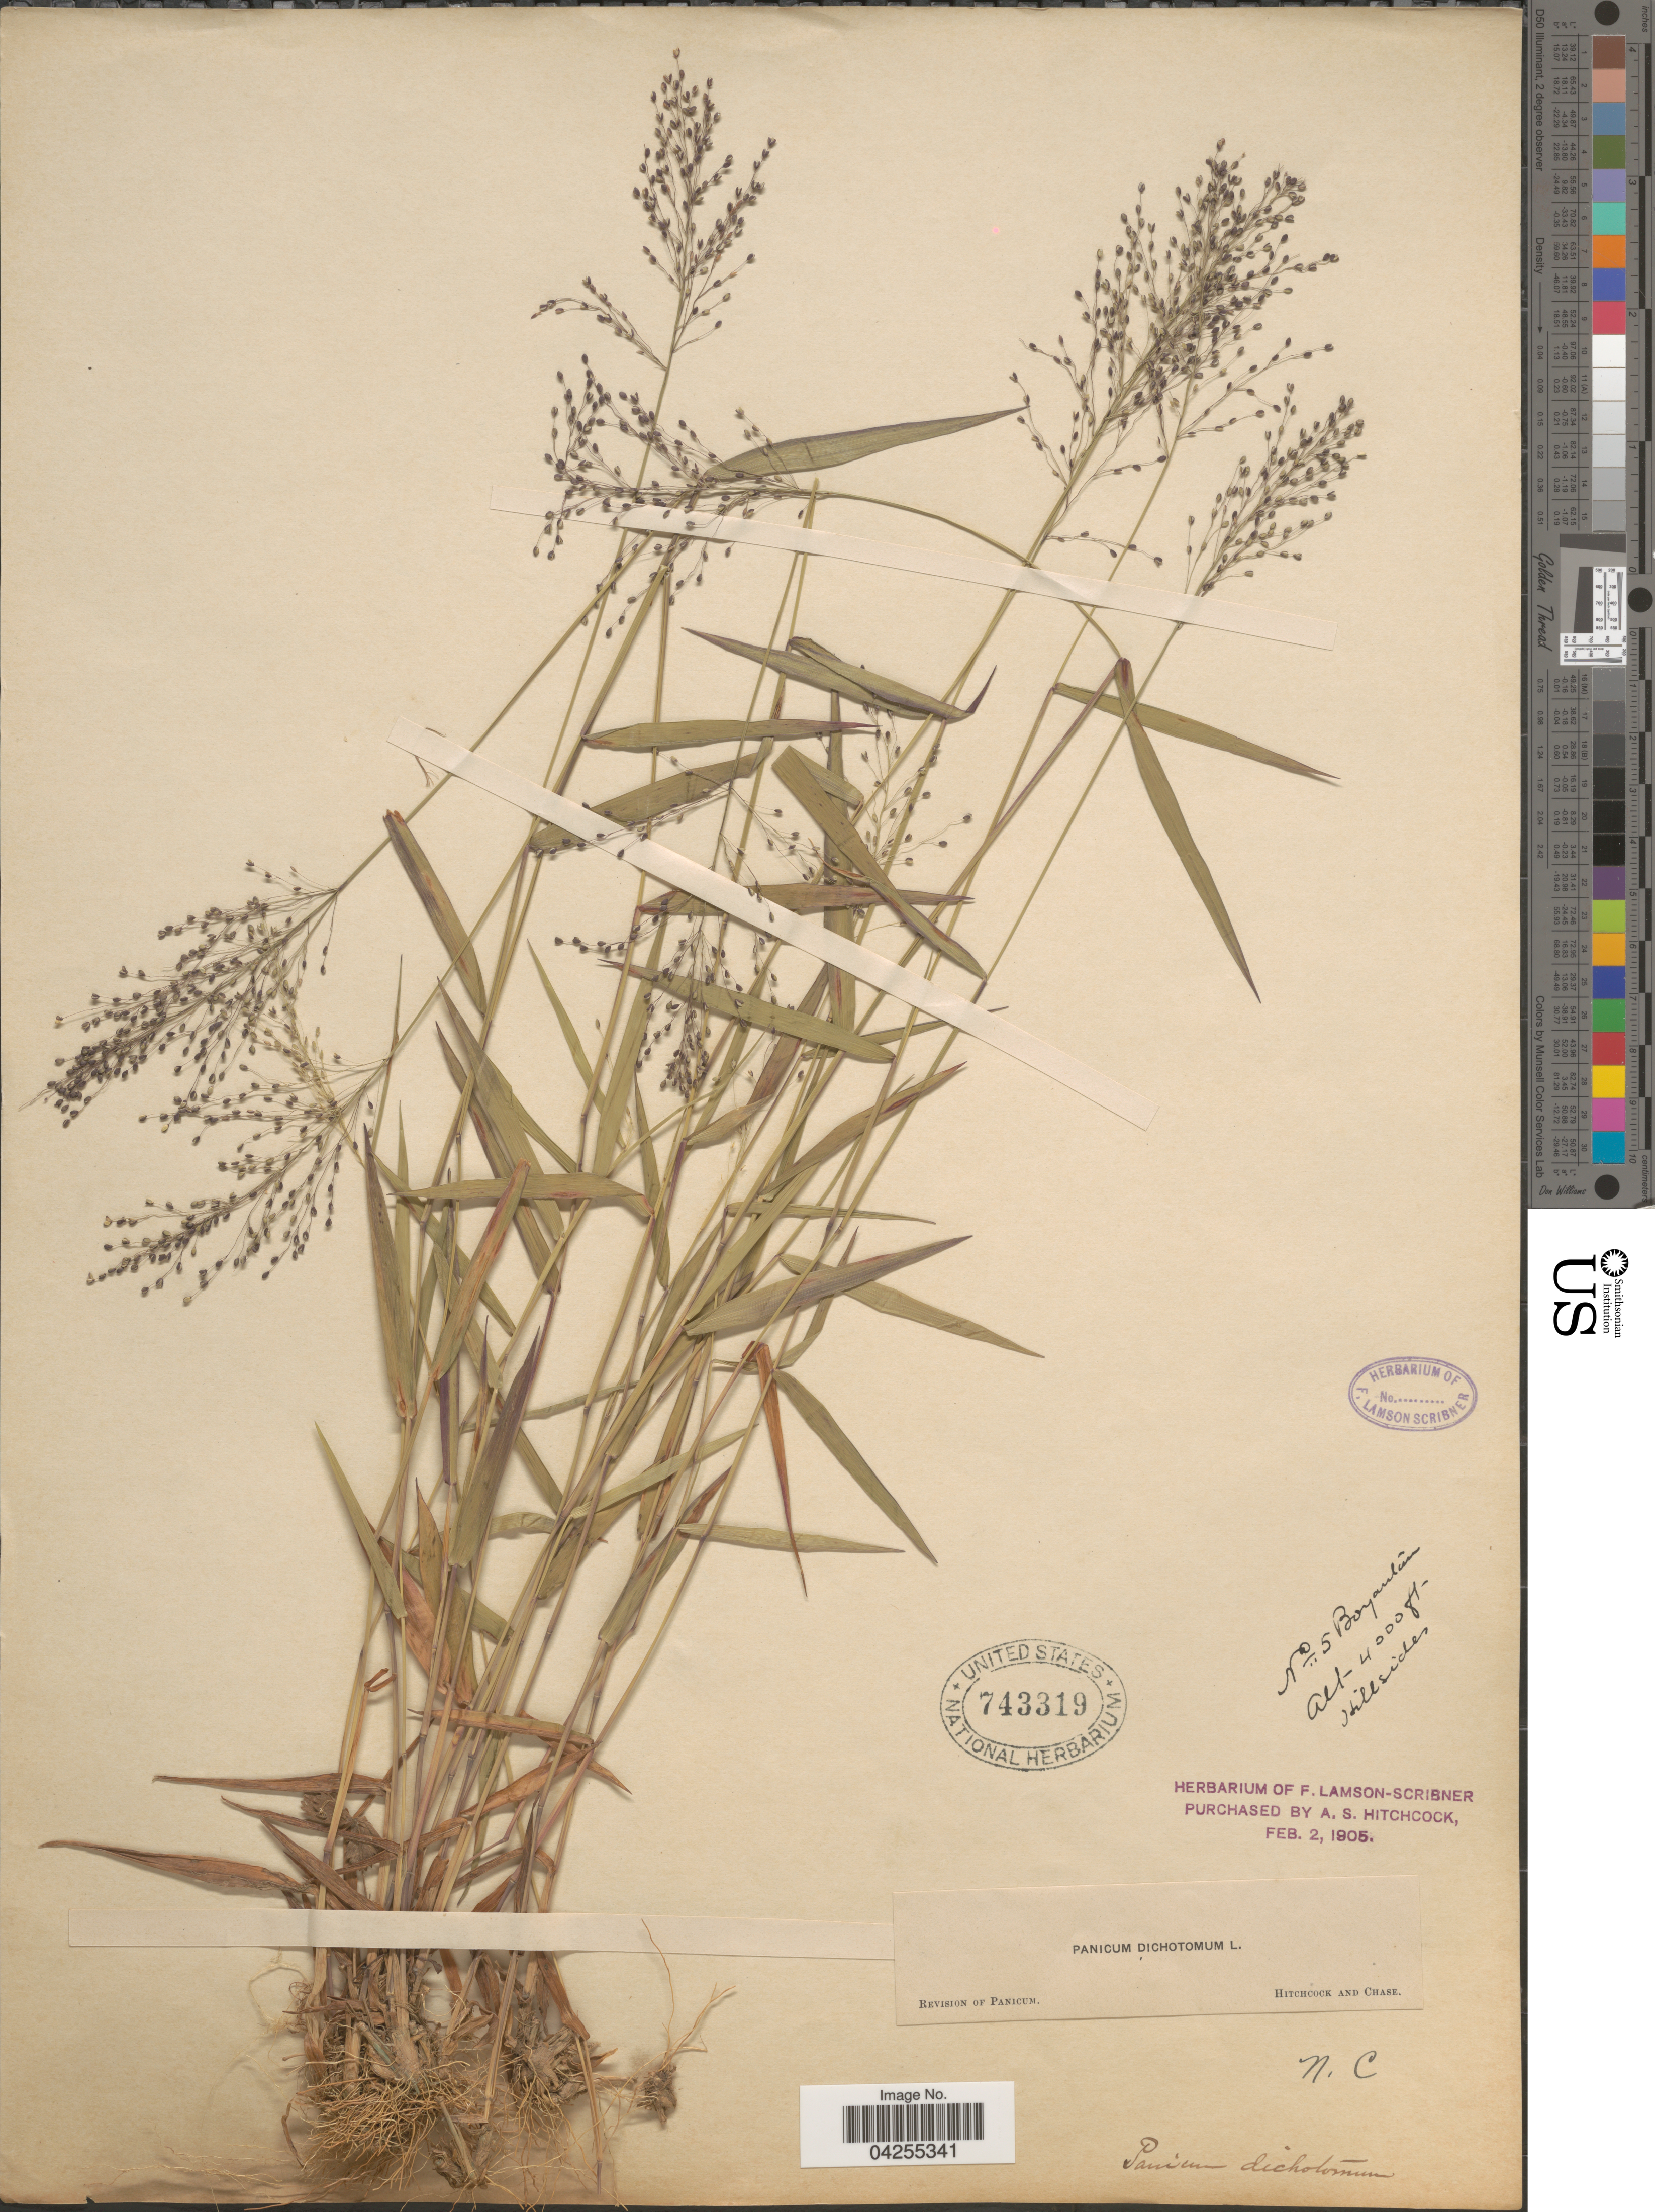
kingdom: Plantae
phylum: Tracheophyta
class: Liliopsida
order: Poales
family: Poaceae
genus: Dichanthelium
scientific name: Dichanthelium dichotomum var. dichotomum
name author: (L.) Gould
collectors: Boyantum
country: United States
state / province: North Carolina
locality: Hillsides.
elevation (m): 1219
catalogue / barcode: US 743319